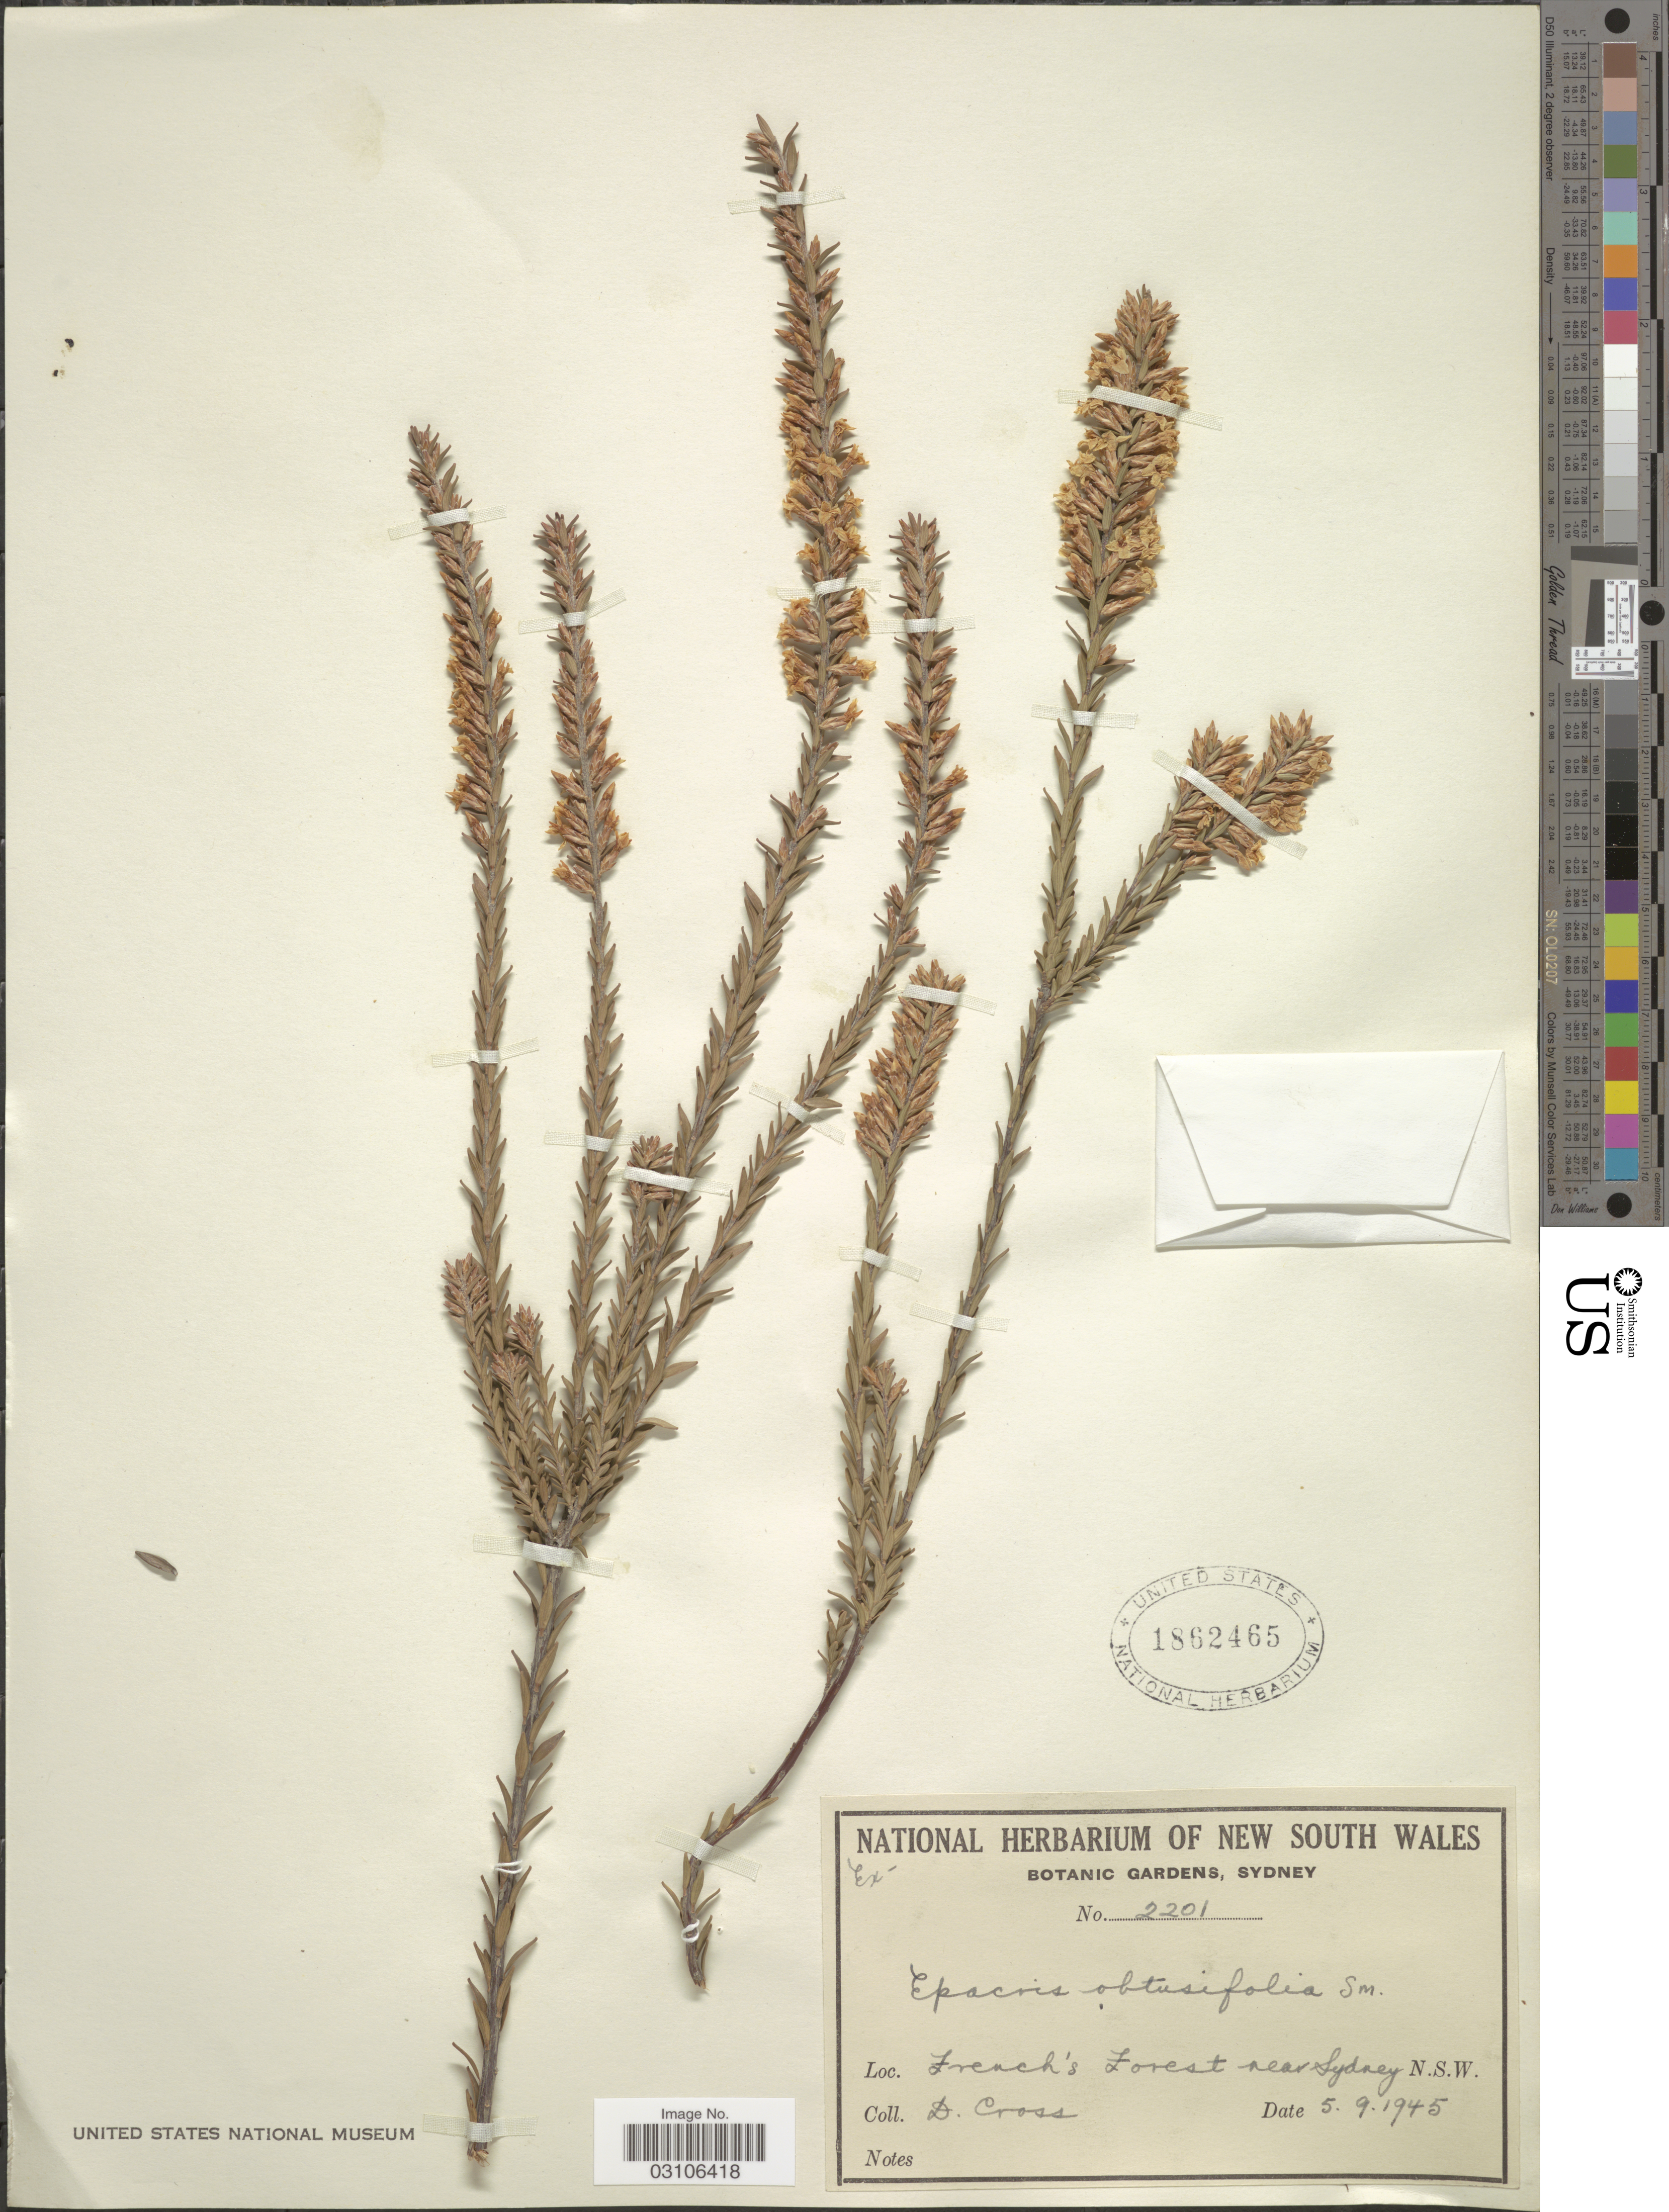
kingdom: Plantae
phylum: Tracheophyta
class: Magnoliopsida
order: Ericales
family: Ericaceae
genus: Epacris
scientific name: Epacris obtusifolia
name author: Sm.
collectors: D. Cross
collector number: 2201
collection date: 1945-09-05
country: Australia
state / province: New South Wales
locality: French's Forest near Sydney.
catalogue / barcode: US 1862465